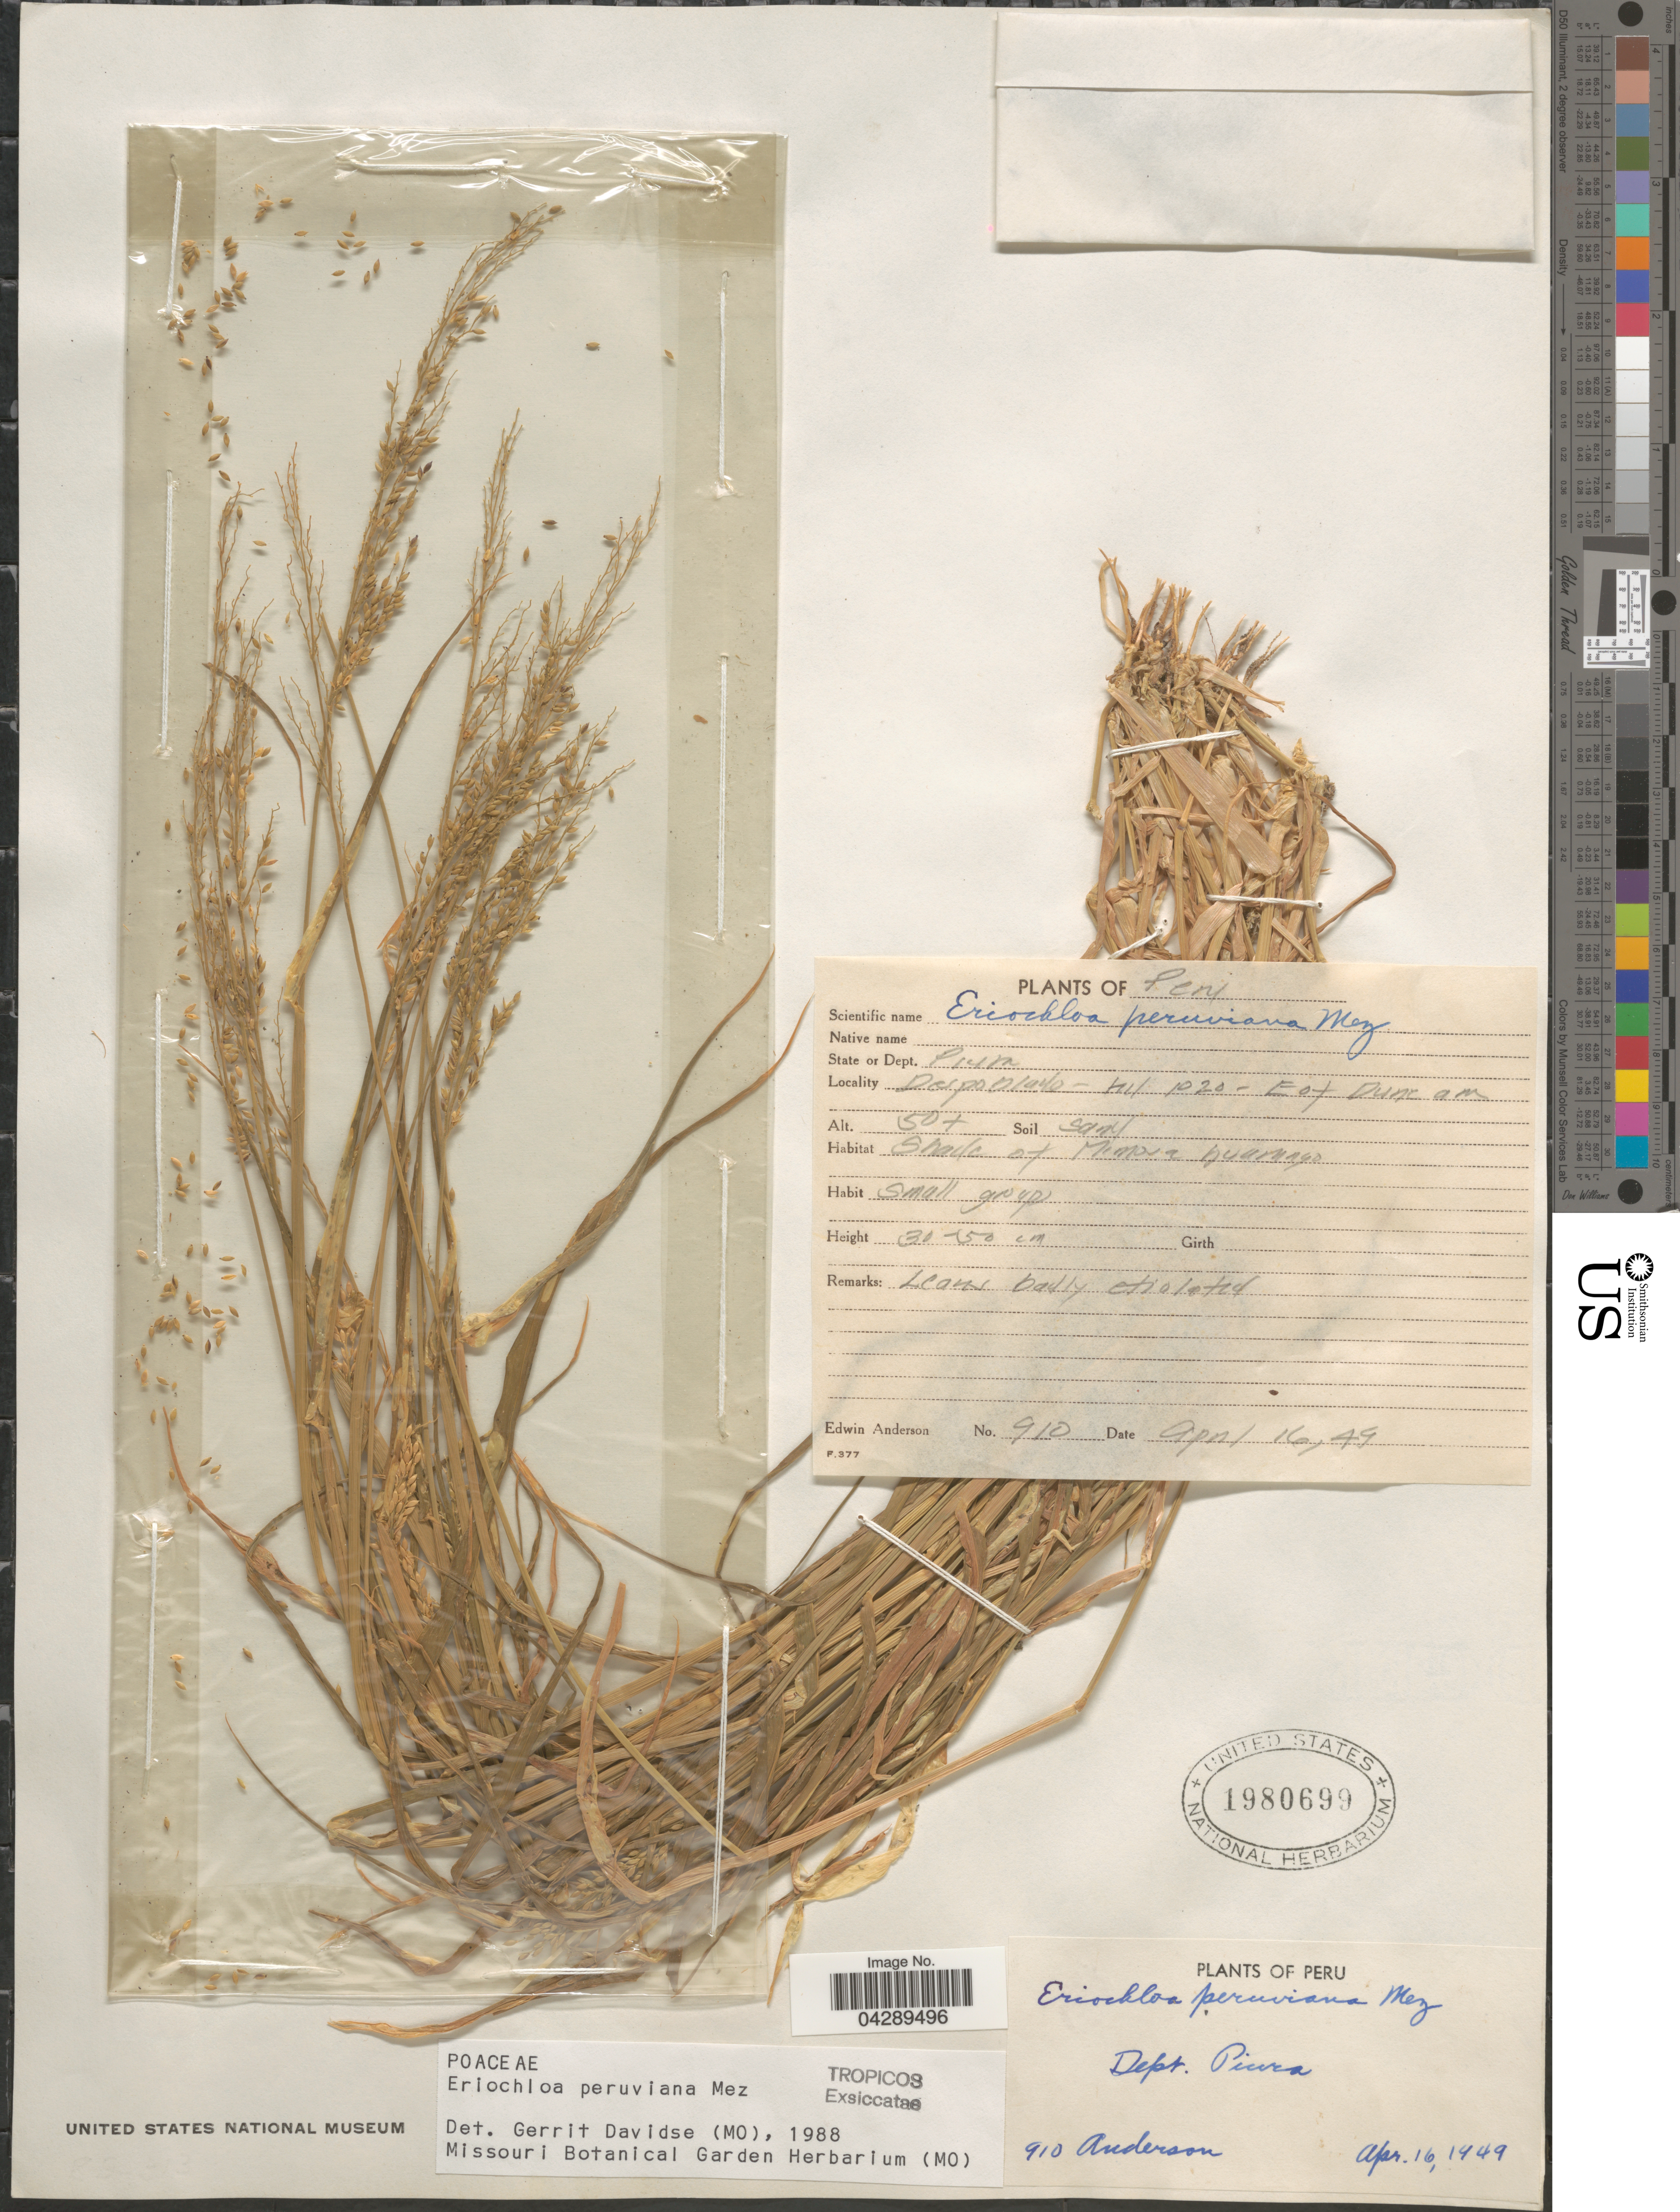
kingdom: Plantae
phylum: Tracheophyta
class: Liliopsida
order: Poales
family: Poaceae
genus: Eriochloa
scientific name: Eriochloa peruviana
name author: Mez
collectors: -- Anderson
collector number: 910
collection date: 1949-04-16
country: Peru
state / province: Piura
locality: Dept. Piura.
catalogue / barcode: US 1980699